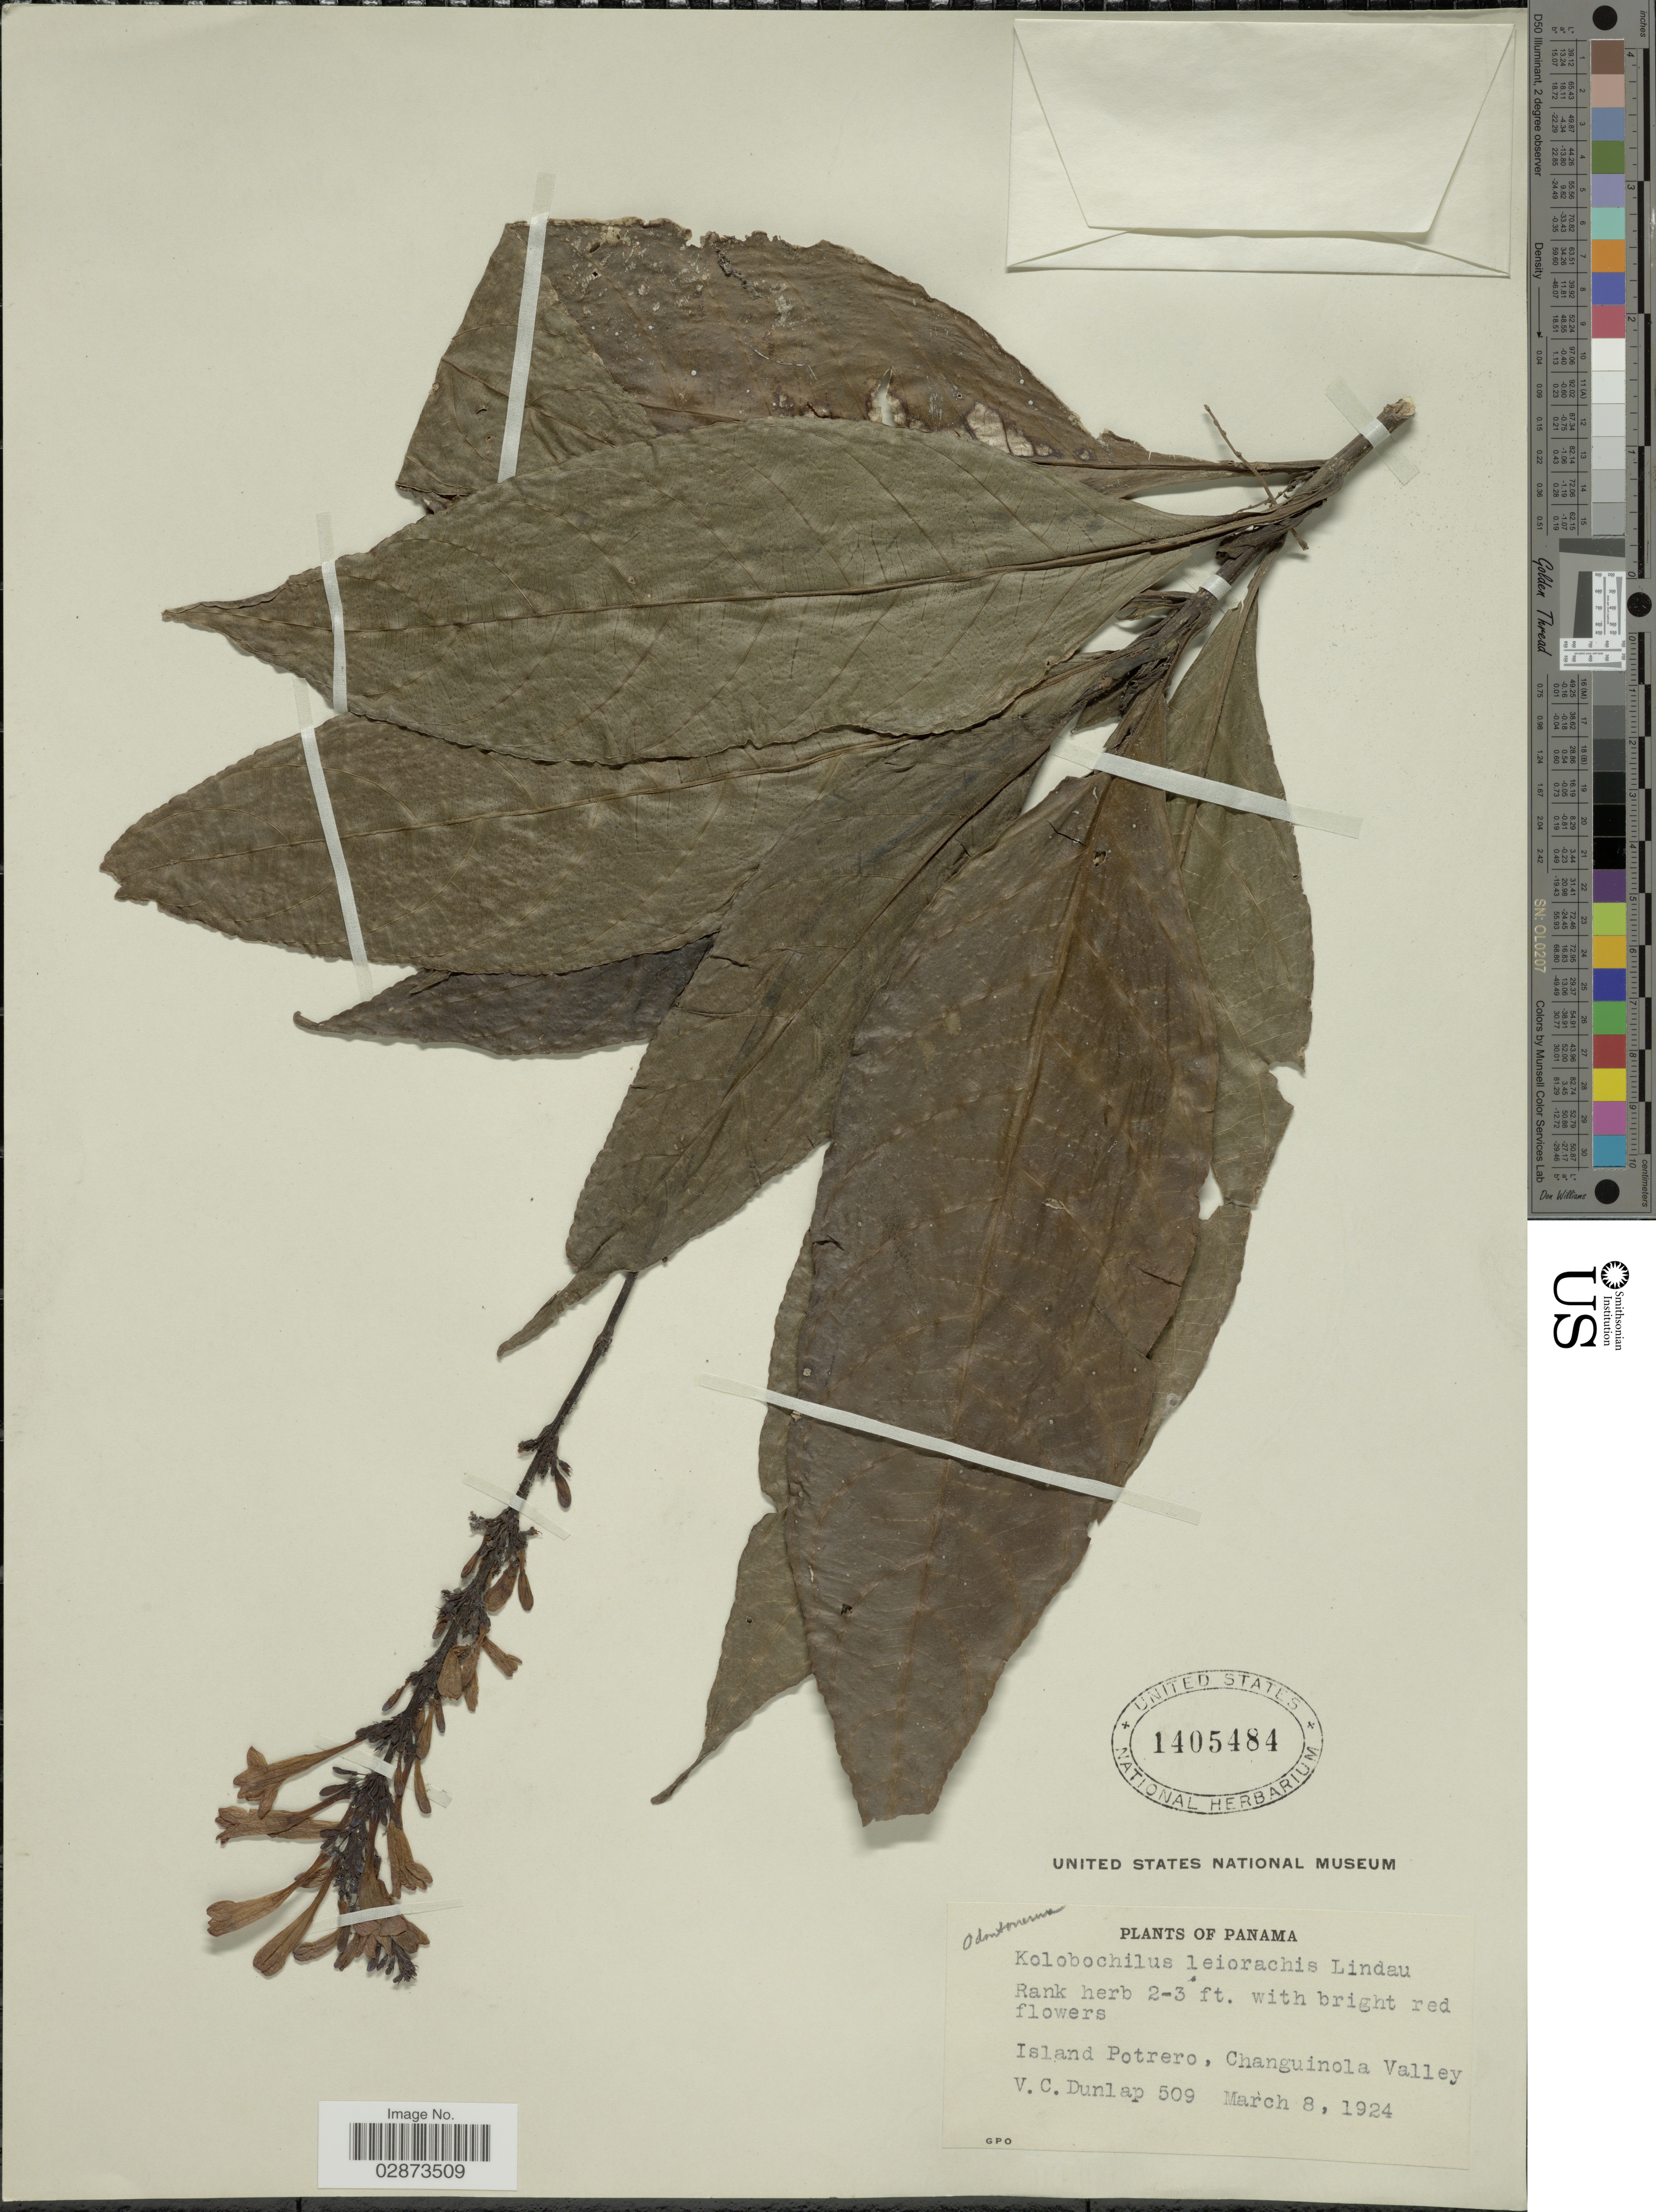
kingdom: Plantae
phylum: Tracheophyta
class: Magnoliopsida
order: Lamiales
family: Acanthaceae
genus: Odontonema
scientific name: Odontonema tubaeforme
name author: (Bertol.) Kuntze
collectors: V. C. Dunlap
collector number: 509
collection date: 1924-03-08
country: Panama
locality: Island Potrero, Changuinola Valley.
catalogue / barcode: US 1405484